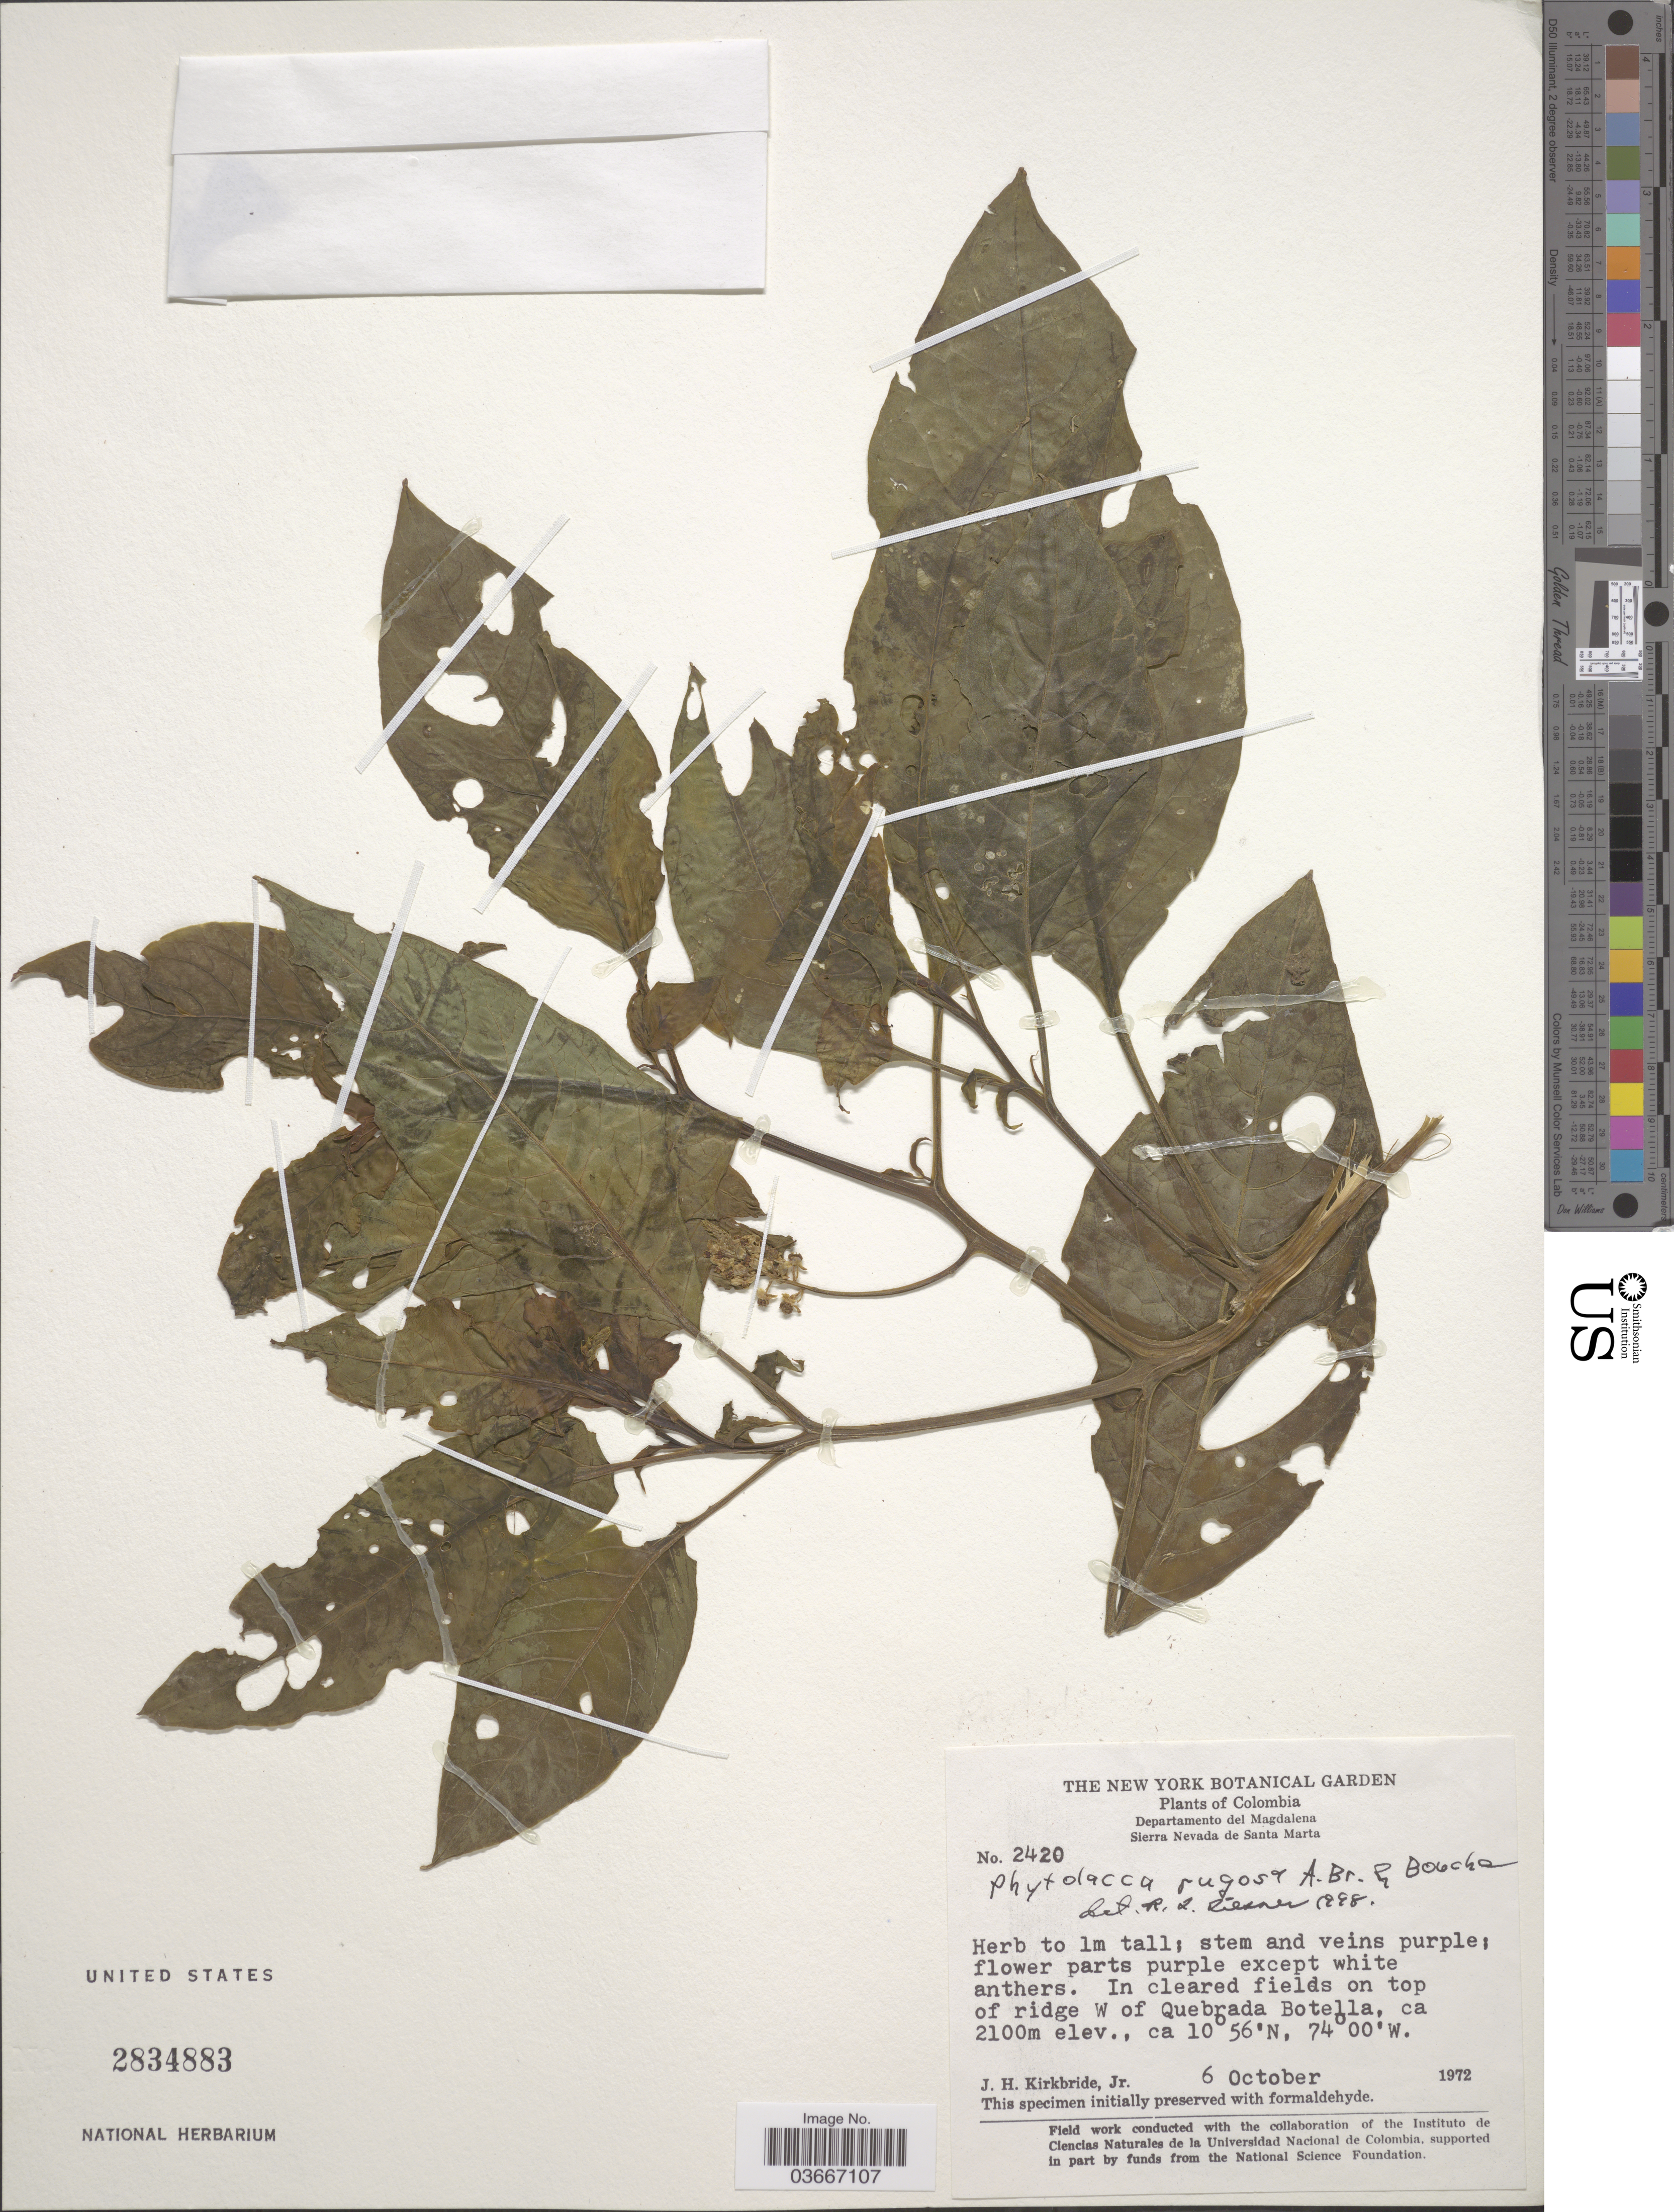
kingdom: Plantae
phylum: Tracheophyta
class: Magnoliopsida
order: Caryophyllales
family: Phytolaccaceae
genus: Phytolacca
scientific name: Phytolacca rugosa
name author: A. Braun & C.D. Bouché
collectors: J. H. Kirkbride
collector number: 2420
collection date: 1972-10-06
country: Colombia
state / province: Magdalena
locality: Departamento del Magdalena. Sierra Nevada de Santa Marta. In cleared fields on top of ridge W of Quebrada Botella.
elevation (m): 2100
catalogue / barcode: US 2834883